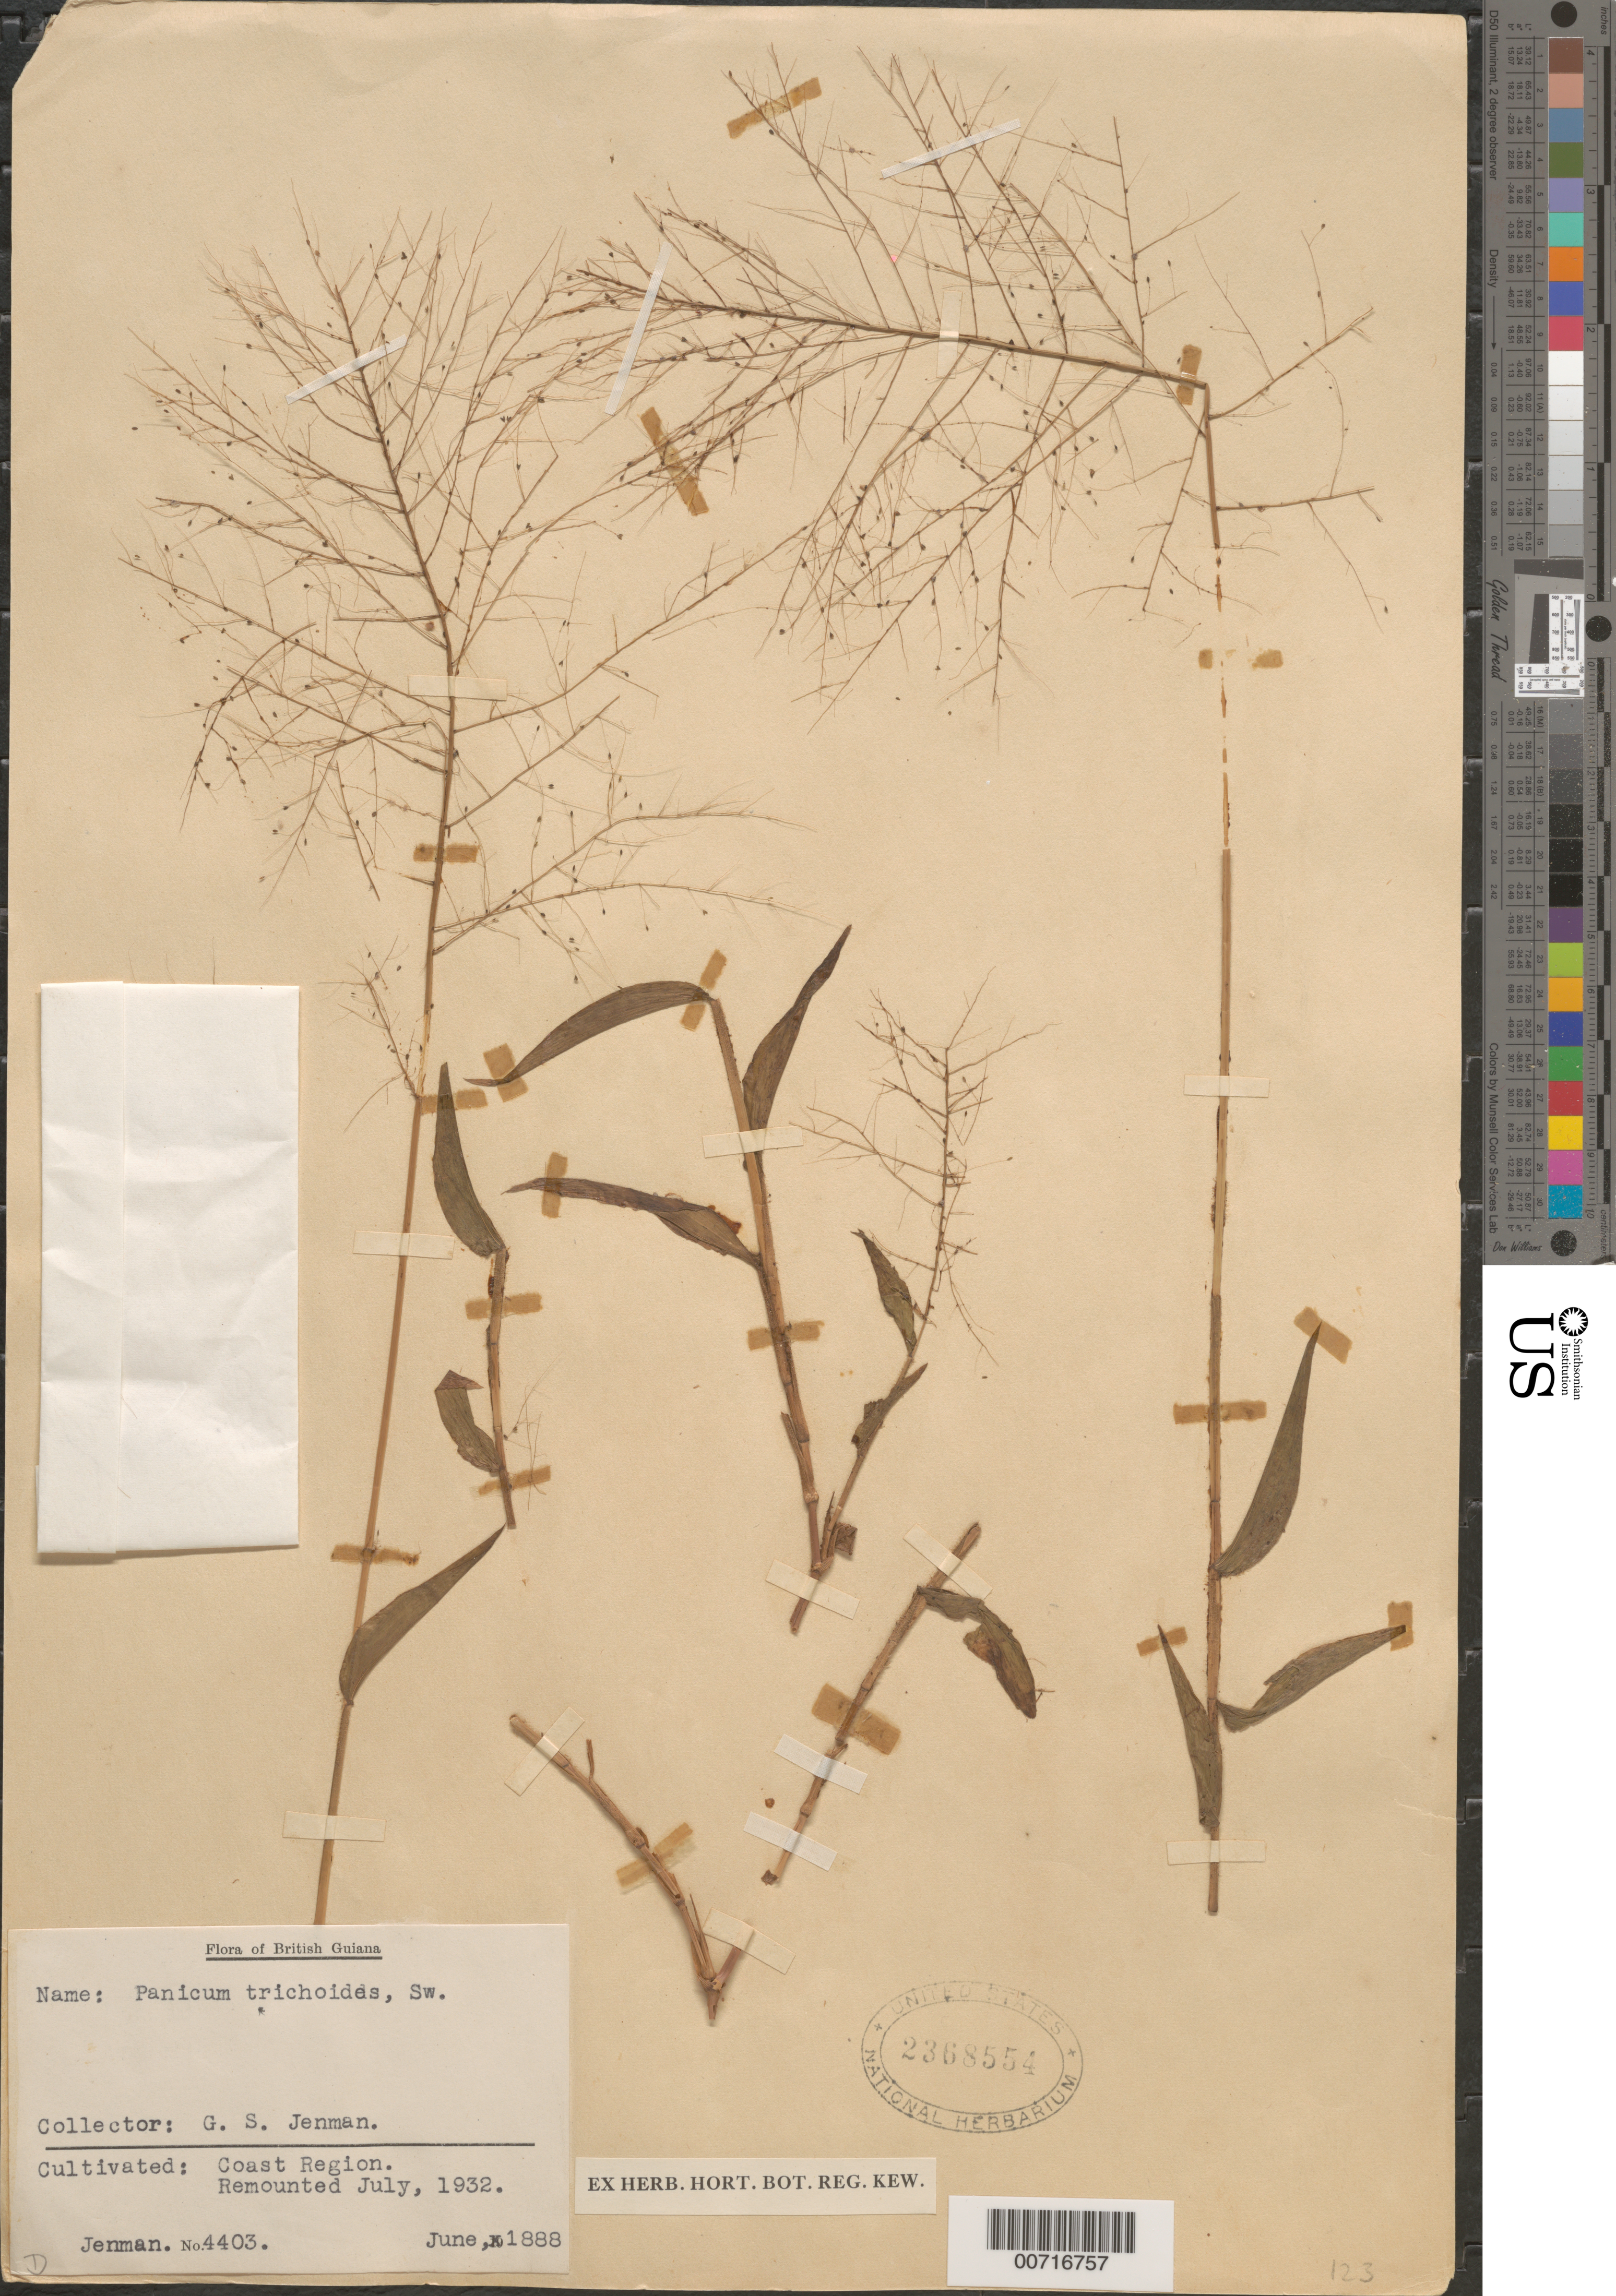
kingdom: Plantae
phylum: Tracheophyta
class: Liliopsida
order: Poales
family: Poaceae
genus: Panicum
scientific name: Panicum trichoides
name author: Sw.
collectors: G. S. Jenman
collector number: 4403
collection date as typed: June 1888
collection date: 1888-06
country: Guyana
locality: Coast Region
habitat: Cultivated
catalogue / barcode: US 2368554